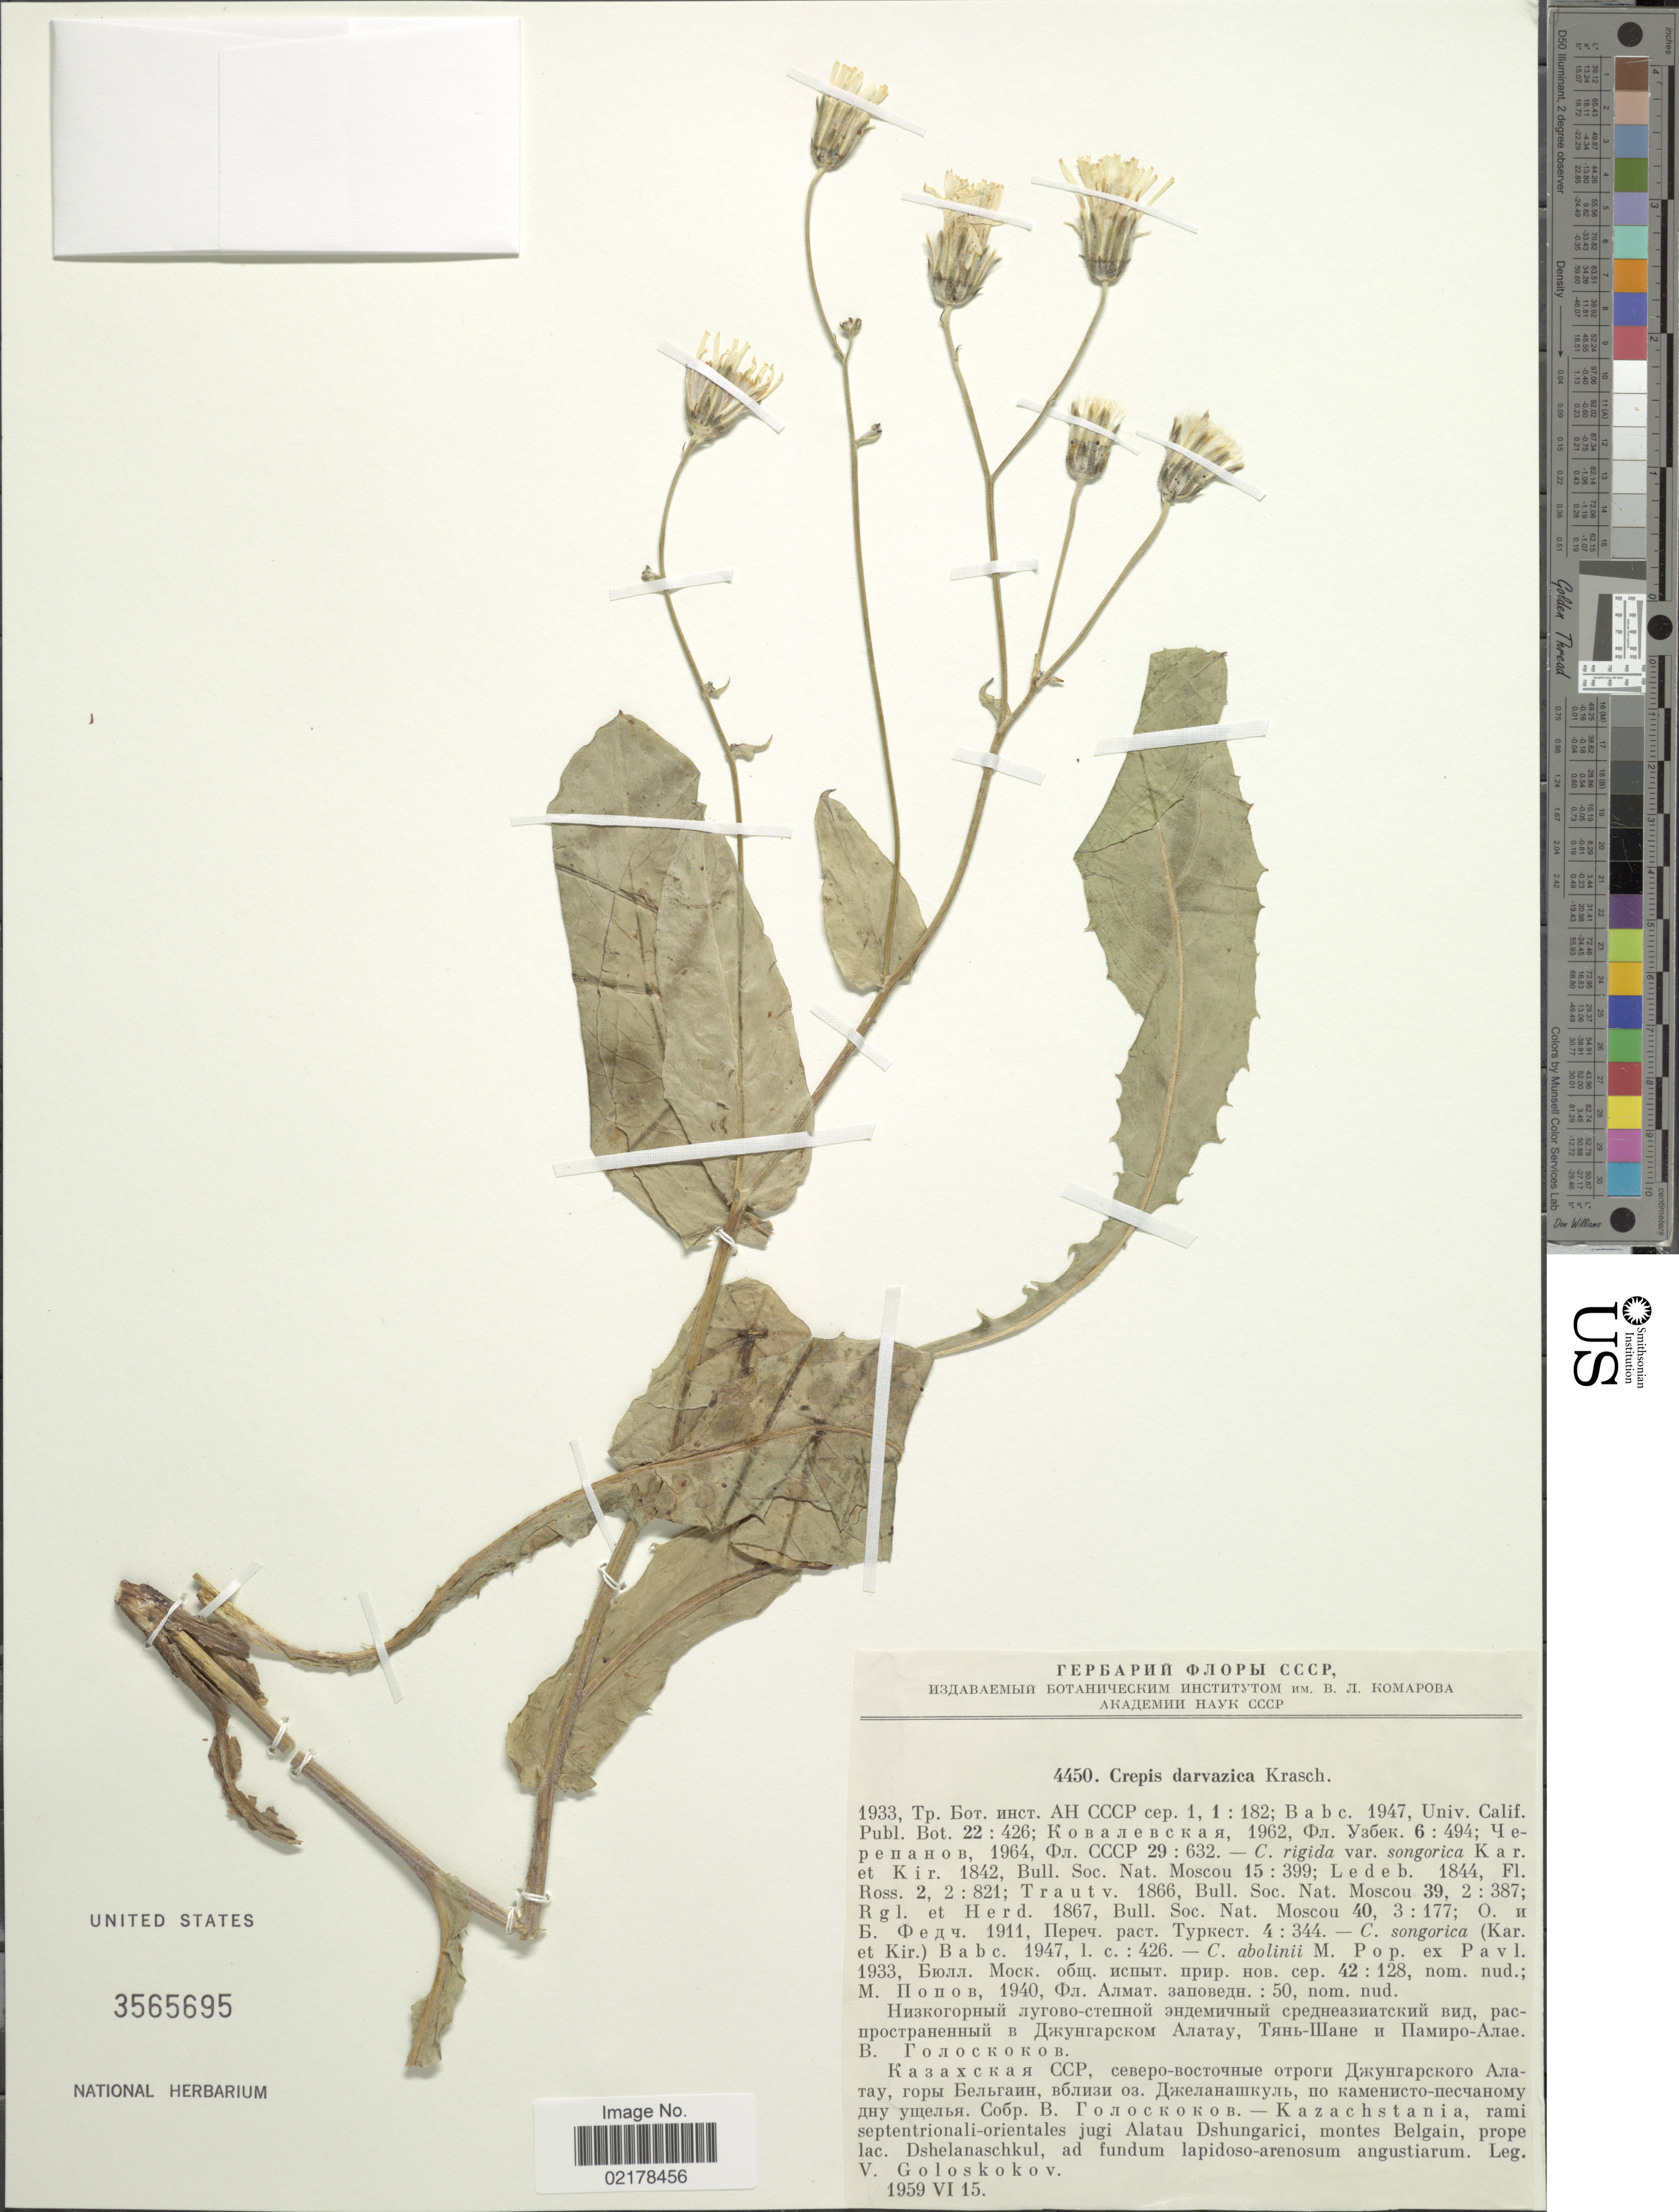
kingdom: Plantae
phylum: Tracheophyta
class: Magnoliopsida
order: Asterales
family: Asteraceae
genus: Crepis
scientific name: Crepis darvazica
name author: Krasch.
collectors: V. P. Goloskokov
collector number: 4450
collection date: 1959-06-15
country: Kazakhstan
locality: Kazachstania, rami septentrionali-oreintali jugi Alatau Dsungarici, montes Belgain, prope lac. Dshelanaschkul, ad fundum lapidoso-arenosum angustiarum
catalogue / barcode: US 3565695